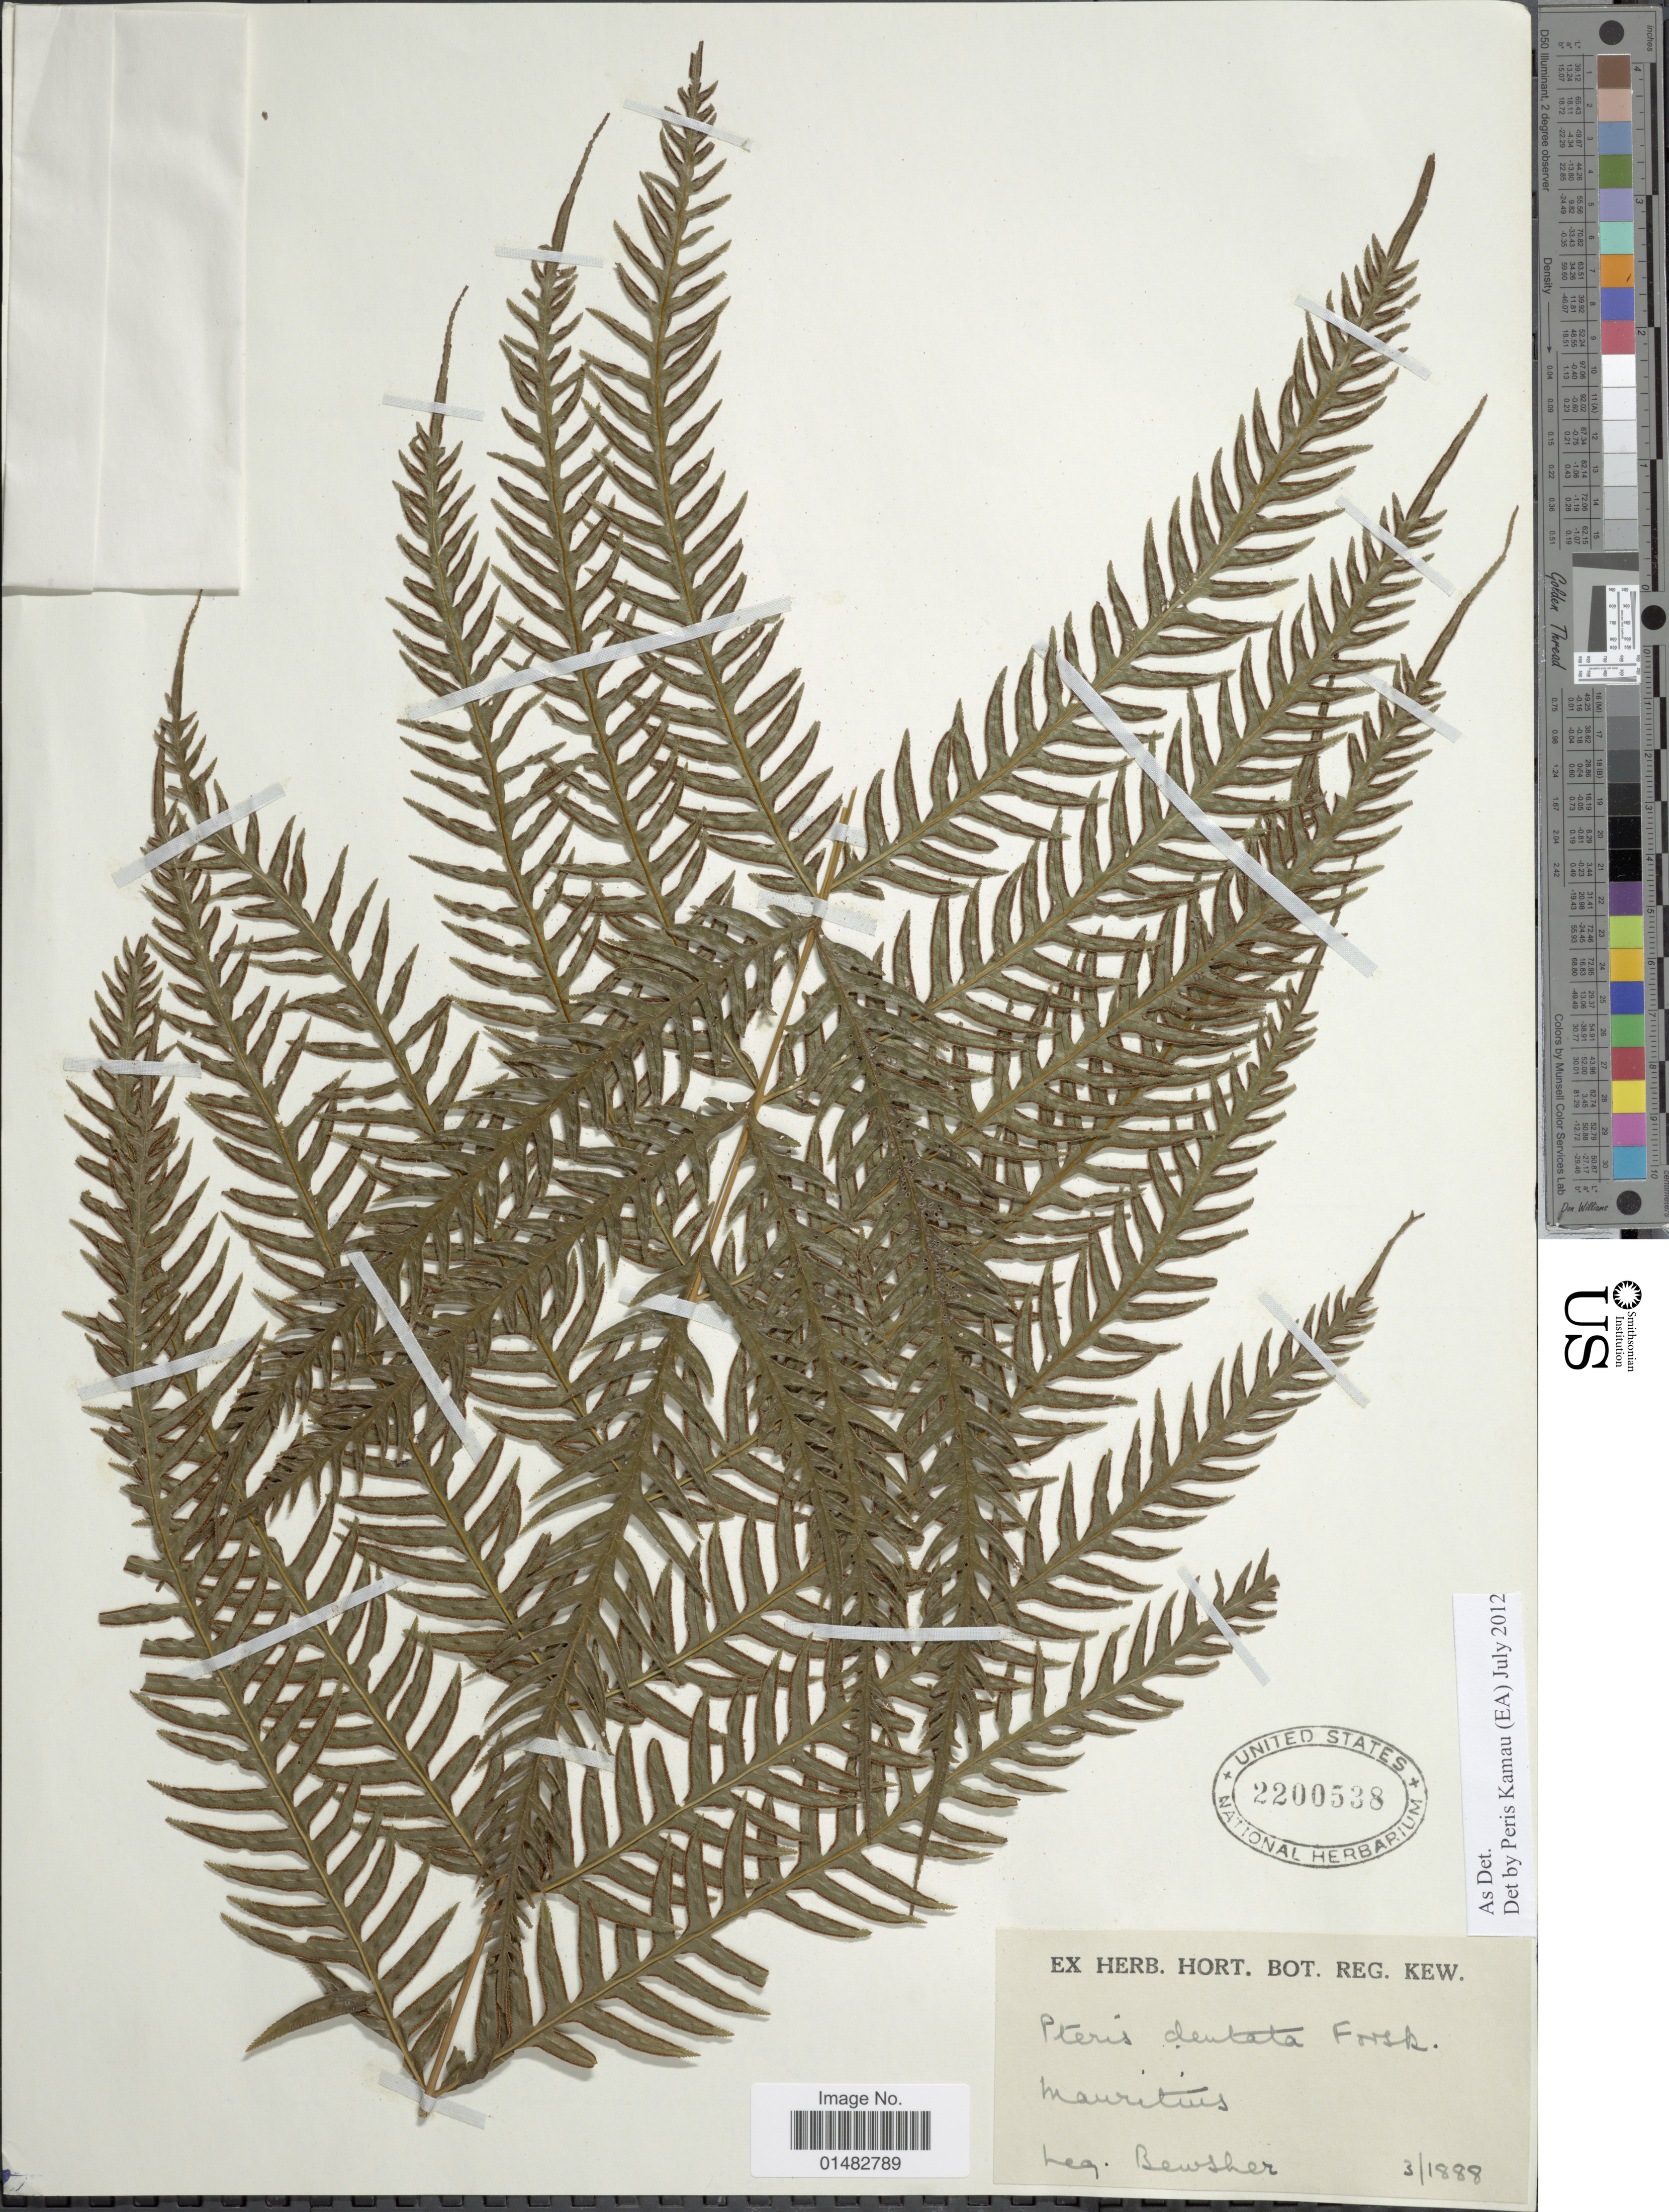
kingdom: Plantae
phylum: Tracheophyta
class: Polypodiopsida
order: Polypodiales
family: Pteridaceae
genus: Pteris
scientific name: Pteris dentata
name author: Forssk.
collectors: C. Bewsher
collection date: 1888-03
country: Mauritius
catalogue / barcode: US 2200538